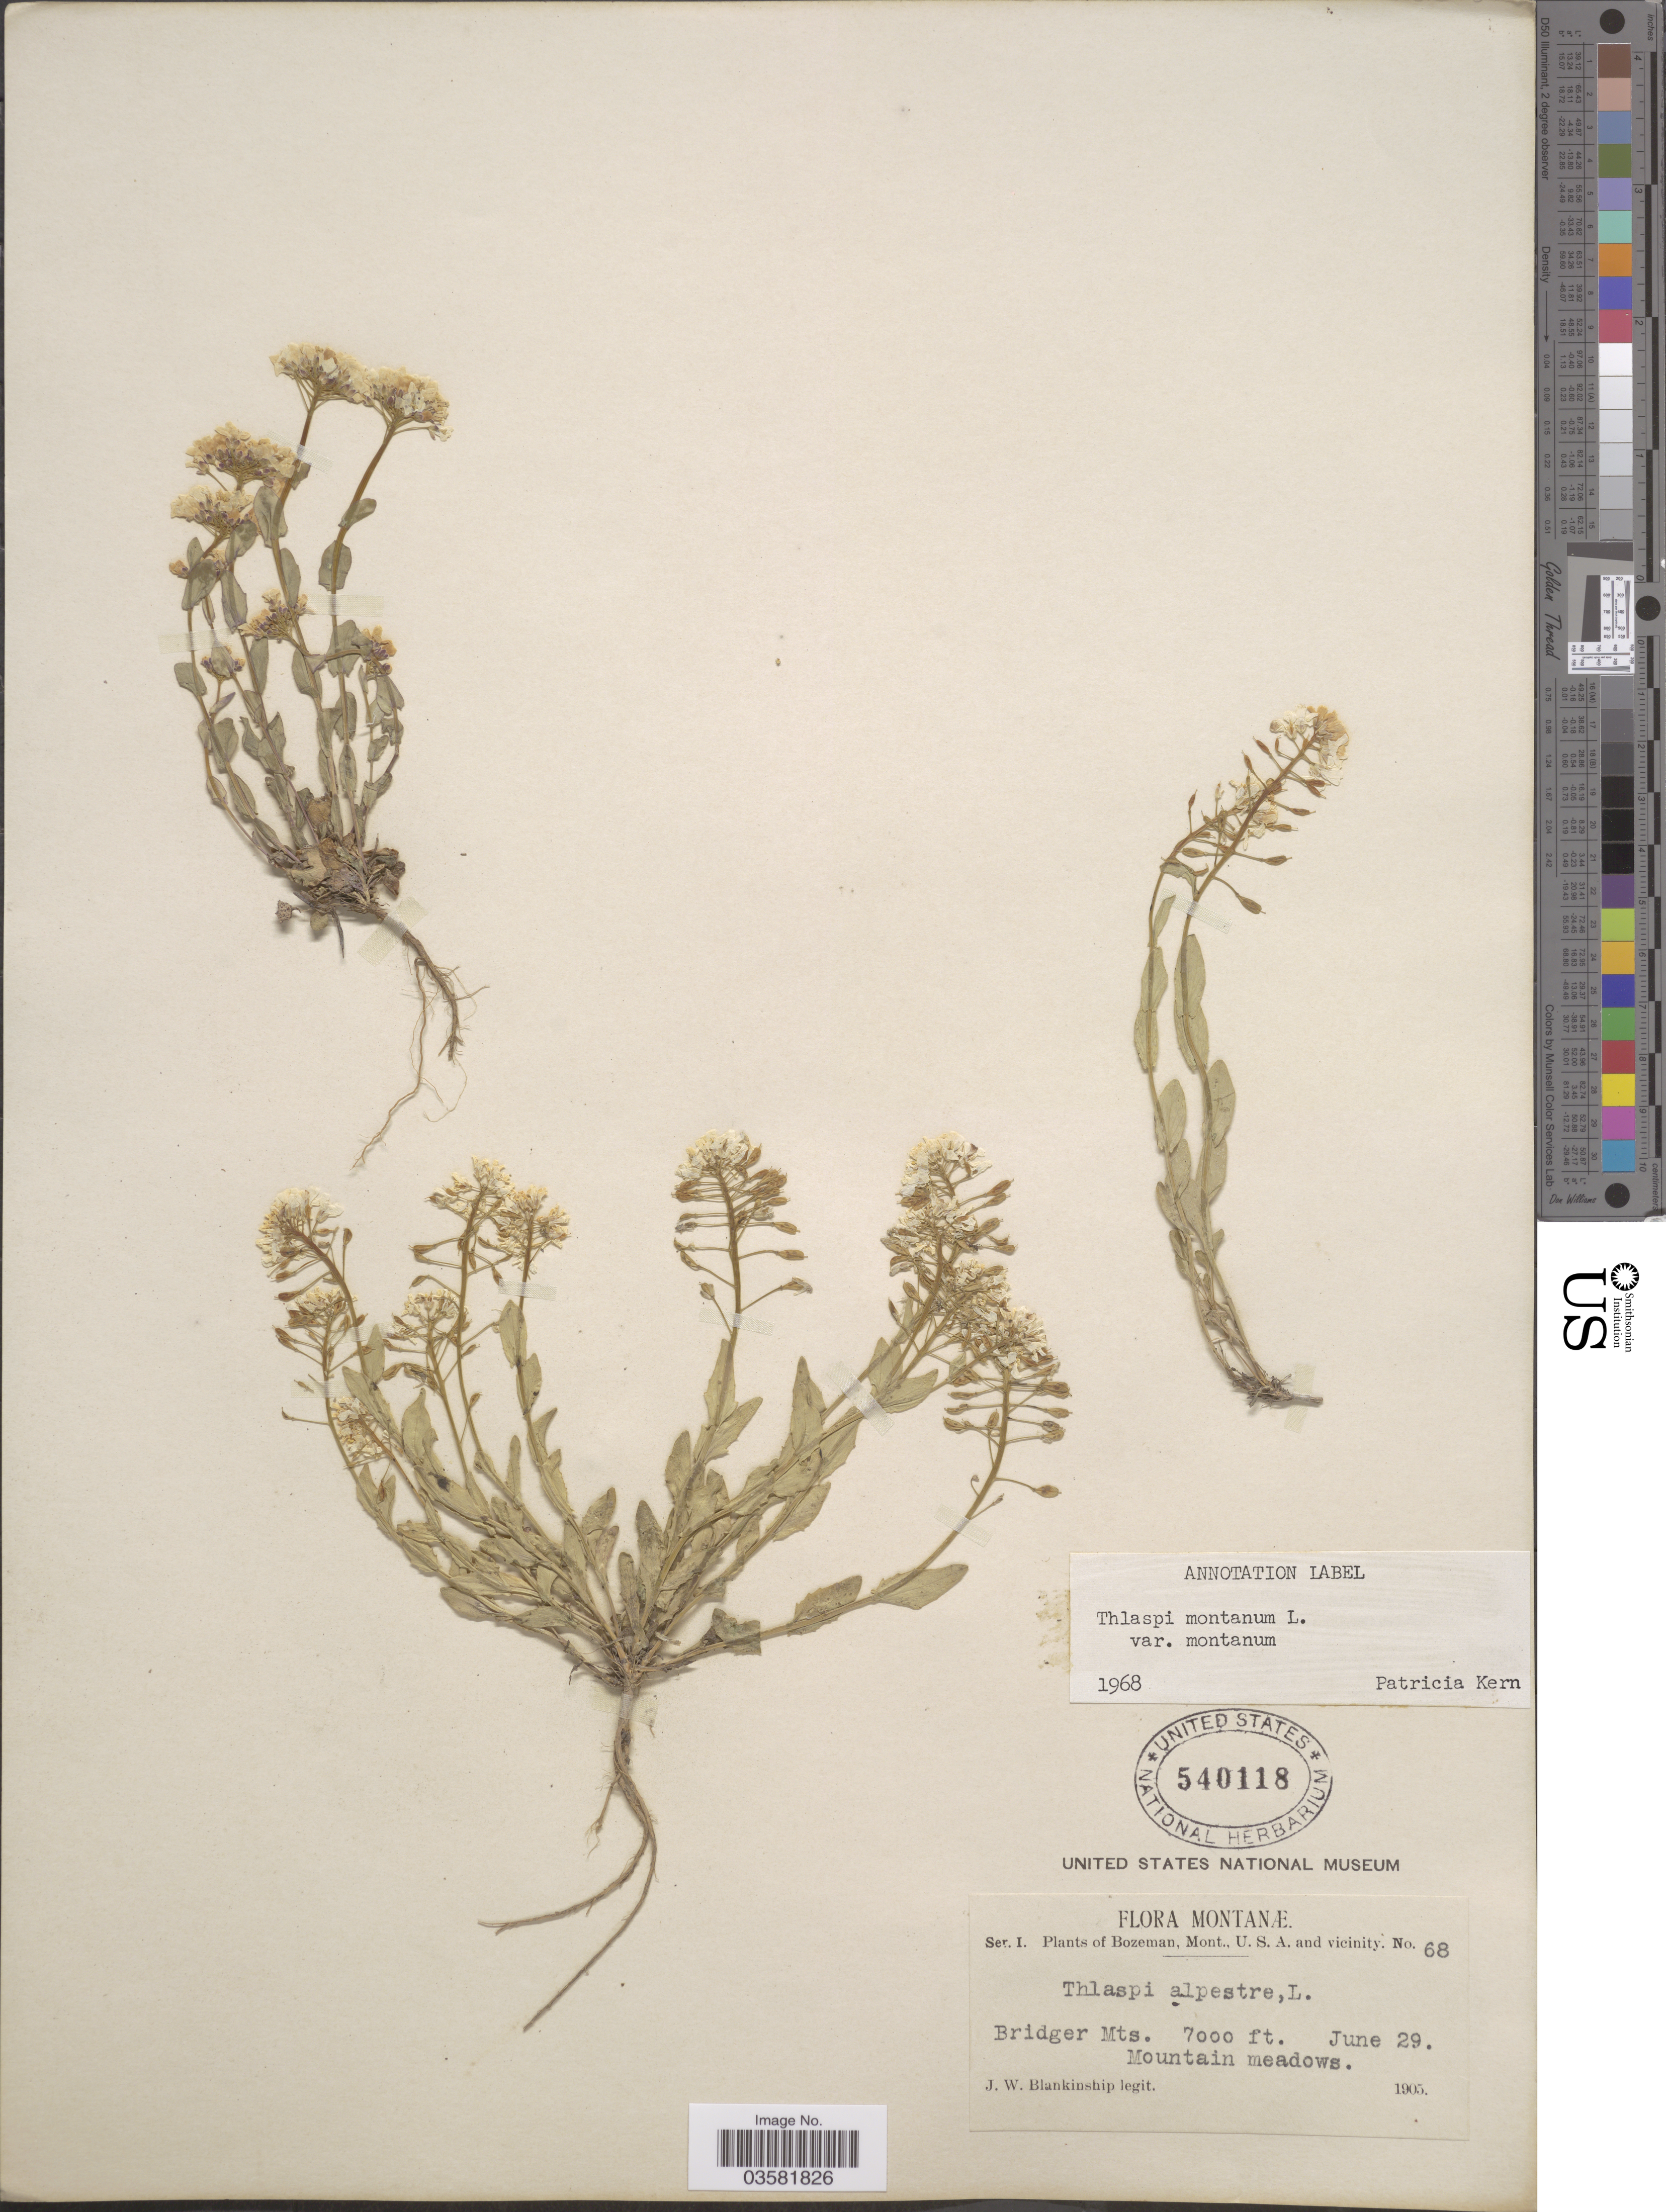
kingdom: Plantae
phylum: Tracheophyta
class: Magnoliopsida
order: Brassicales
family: Brassicaceae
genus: Thlaspi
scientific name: Thlaspi montanum var. montanum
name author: L.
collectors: J. W. Blankinship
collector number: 68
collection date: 1905-06-29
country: United States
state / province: Montana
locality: Bozeman, and vicinity. Bridger Mts. Mountain meadows.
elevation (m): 2134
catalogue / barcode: US 540118